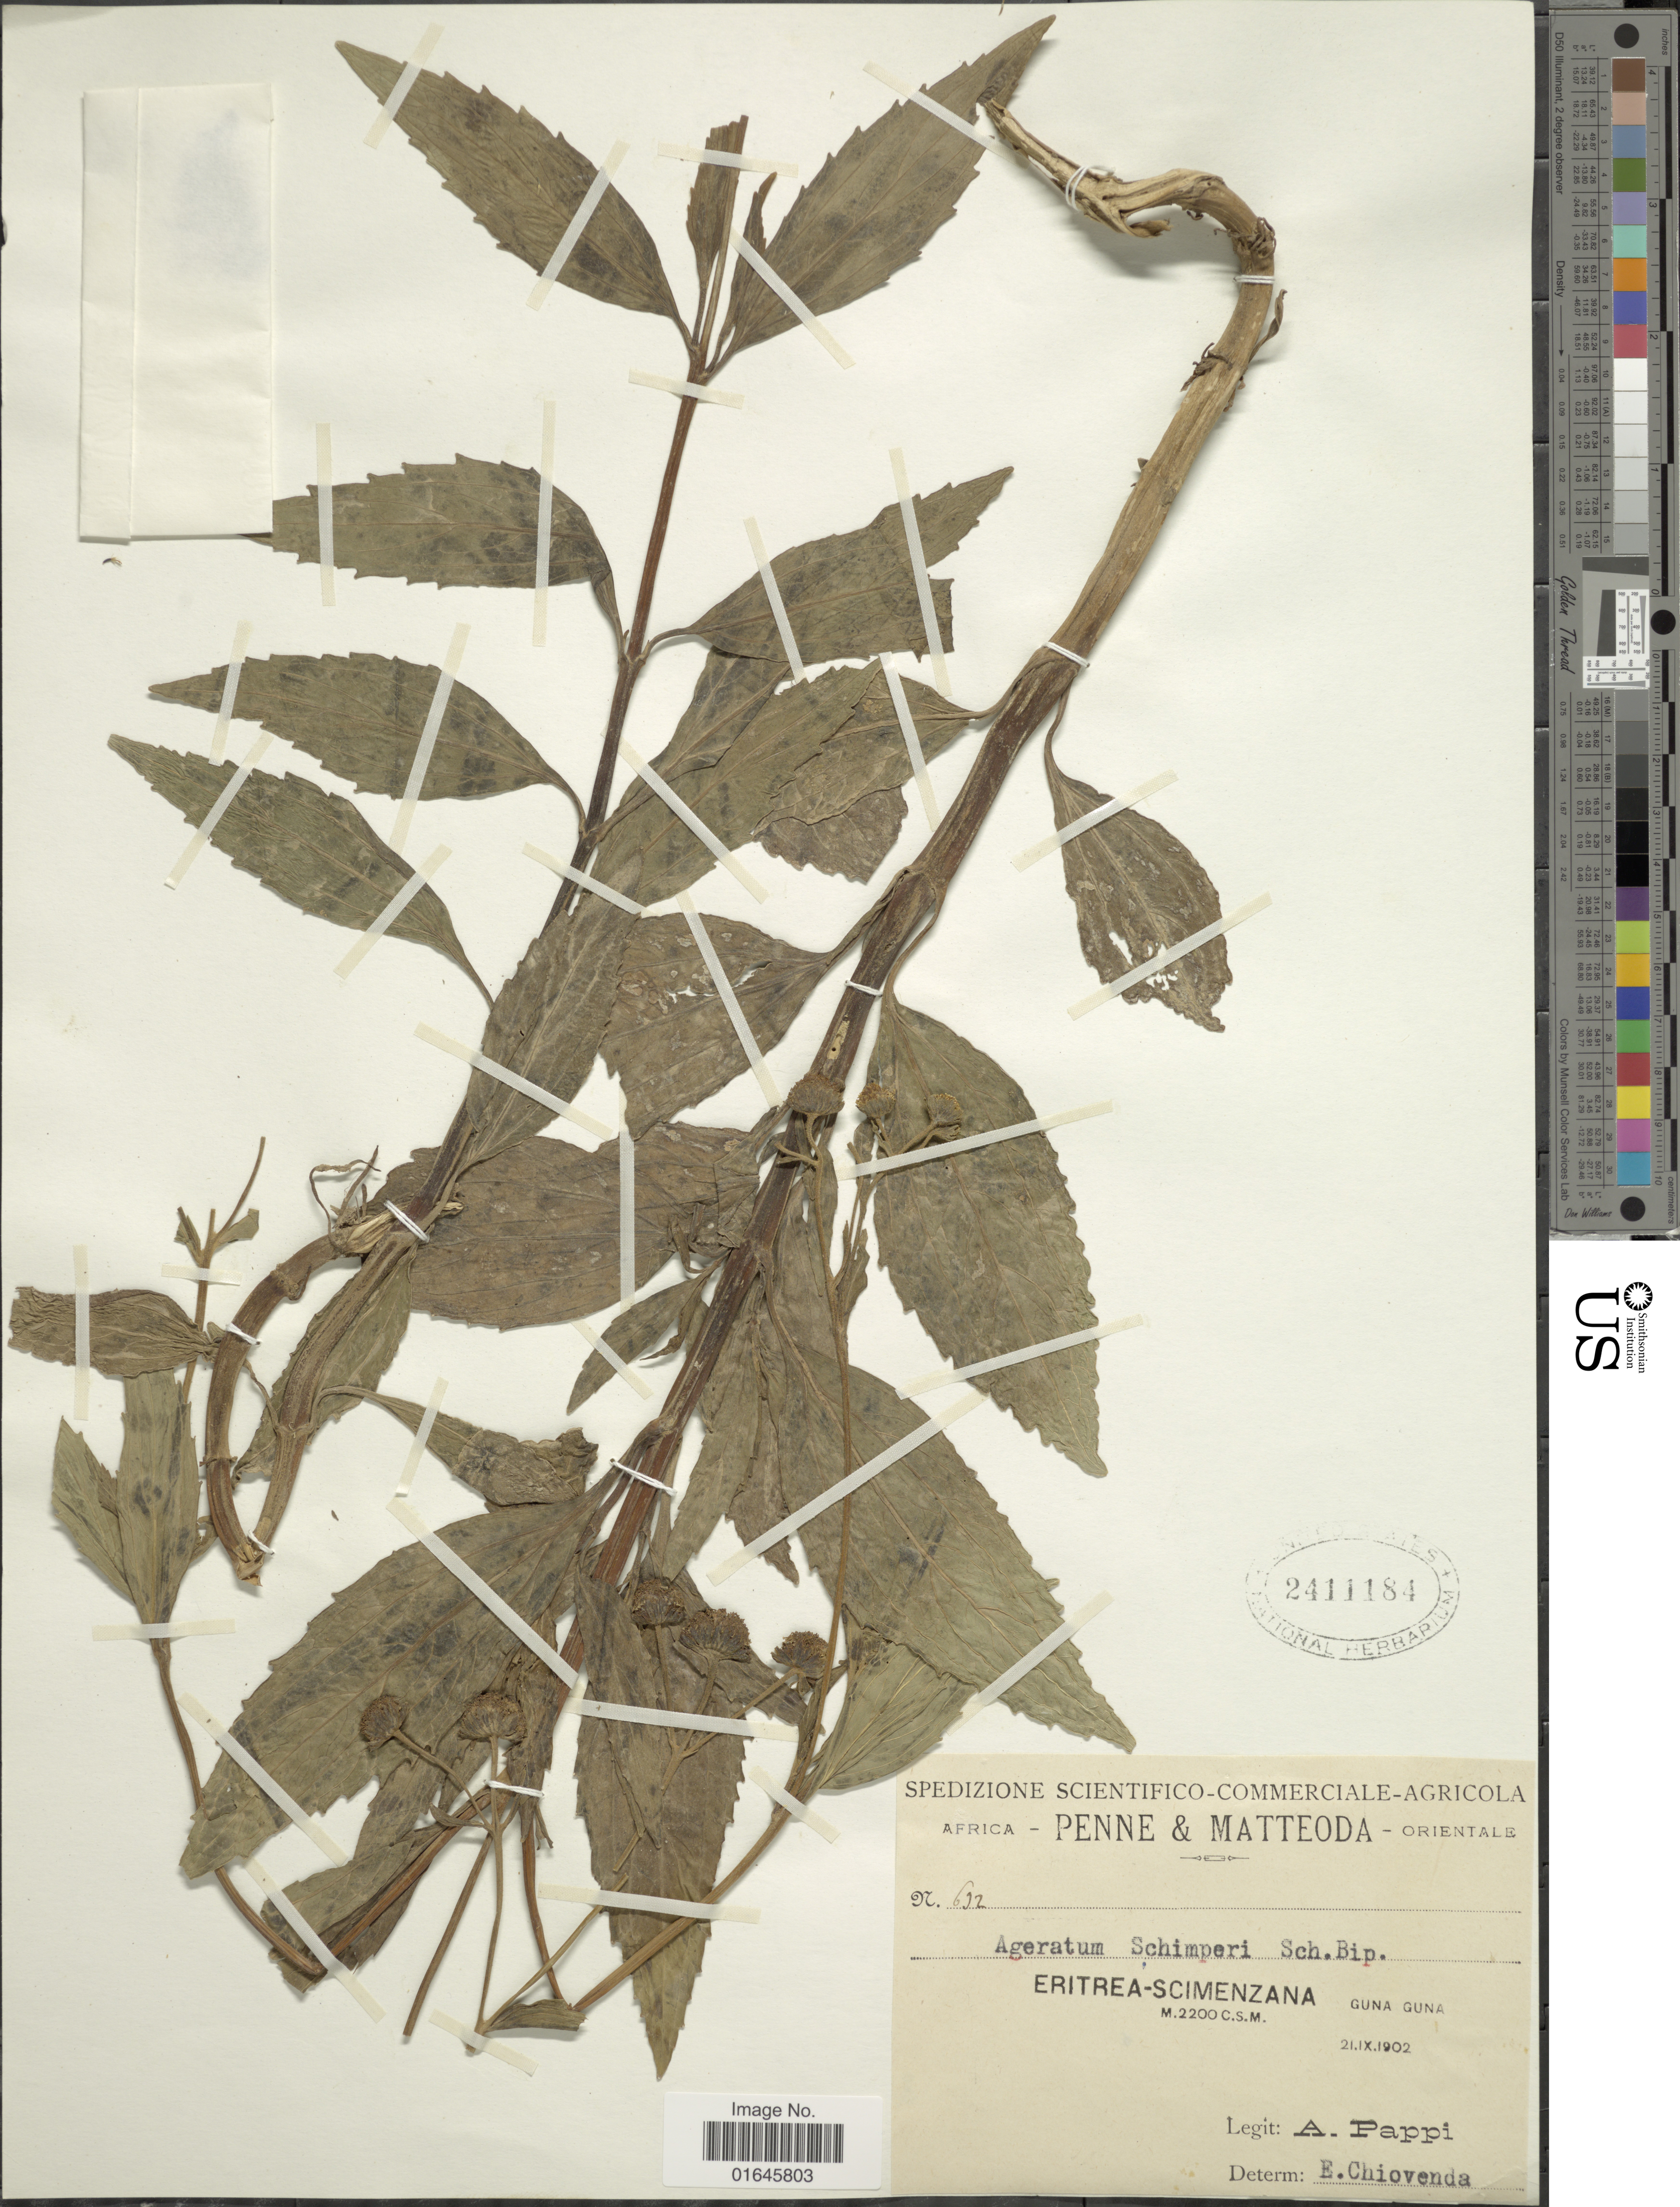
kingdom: Plantae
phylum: Tracheophyta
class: Magnoliopsida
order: Asterales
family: Asteraceae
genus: Ageratum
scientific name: Ageratum schimperi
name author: Sch. Bip.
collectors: A. Pappi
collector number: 692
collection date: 1902-11-21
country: Eritrea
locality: Scimenzana, Guna Guna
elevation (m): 2200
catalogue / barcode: US 2411184